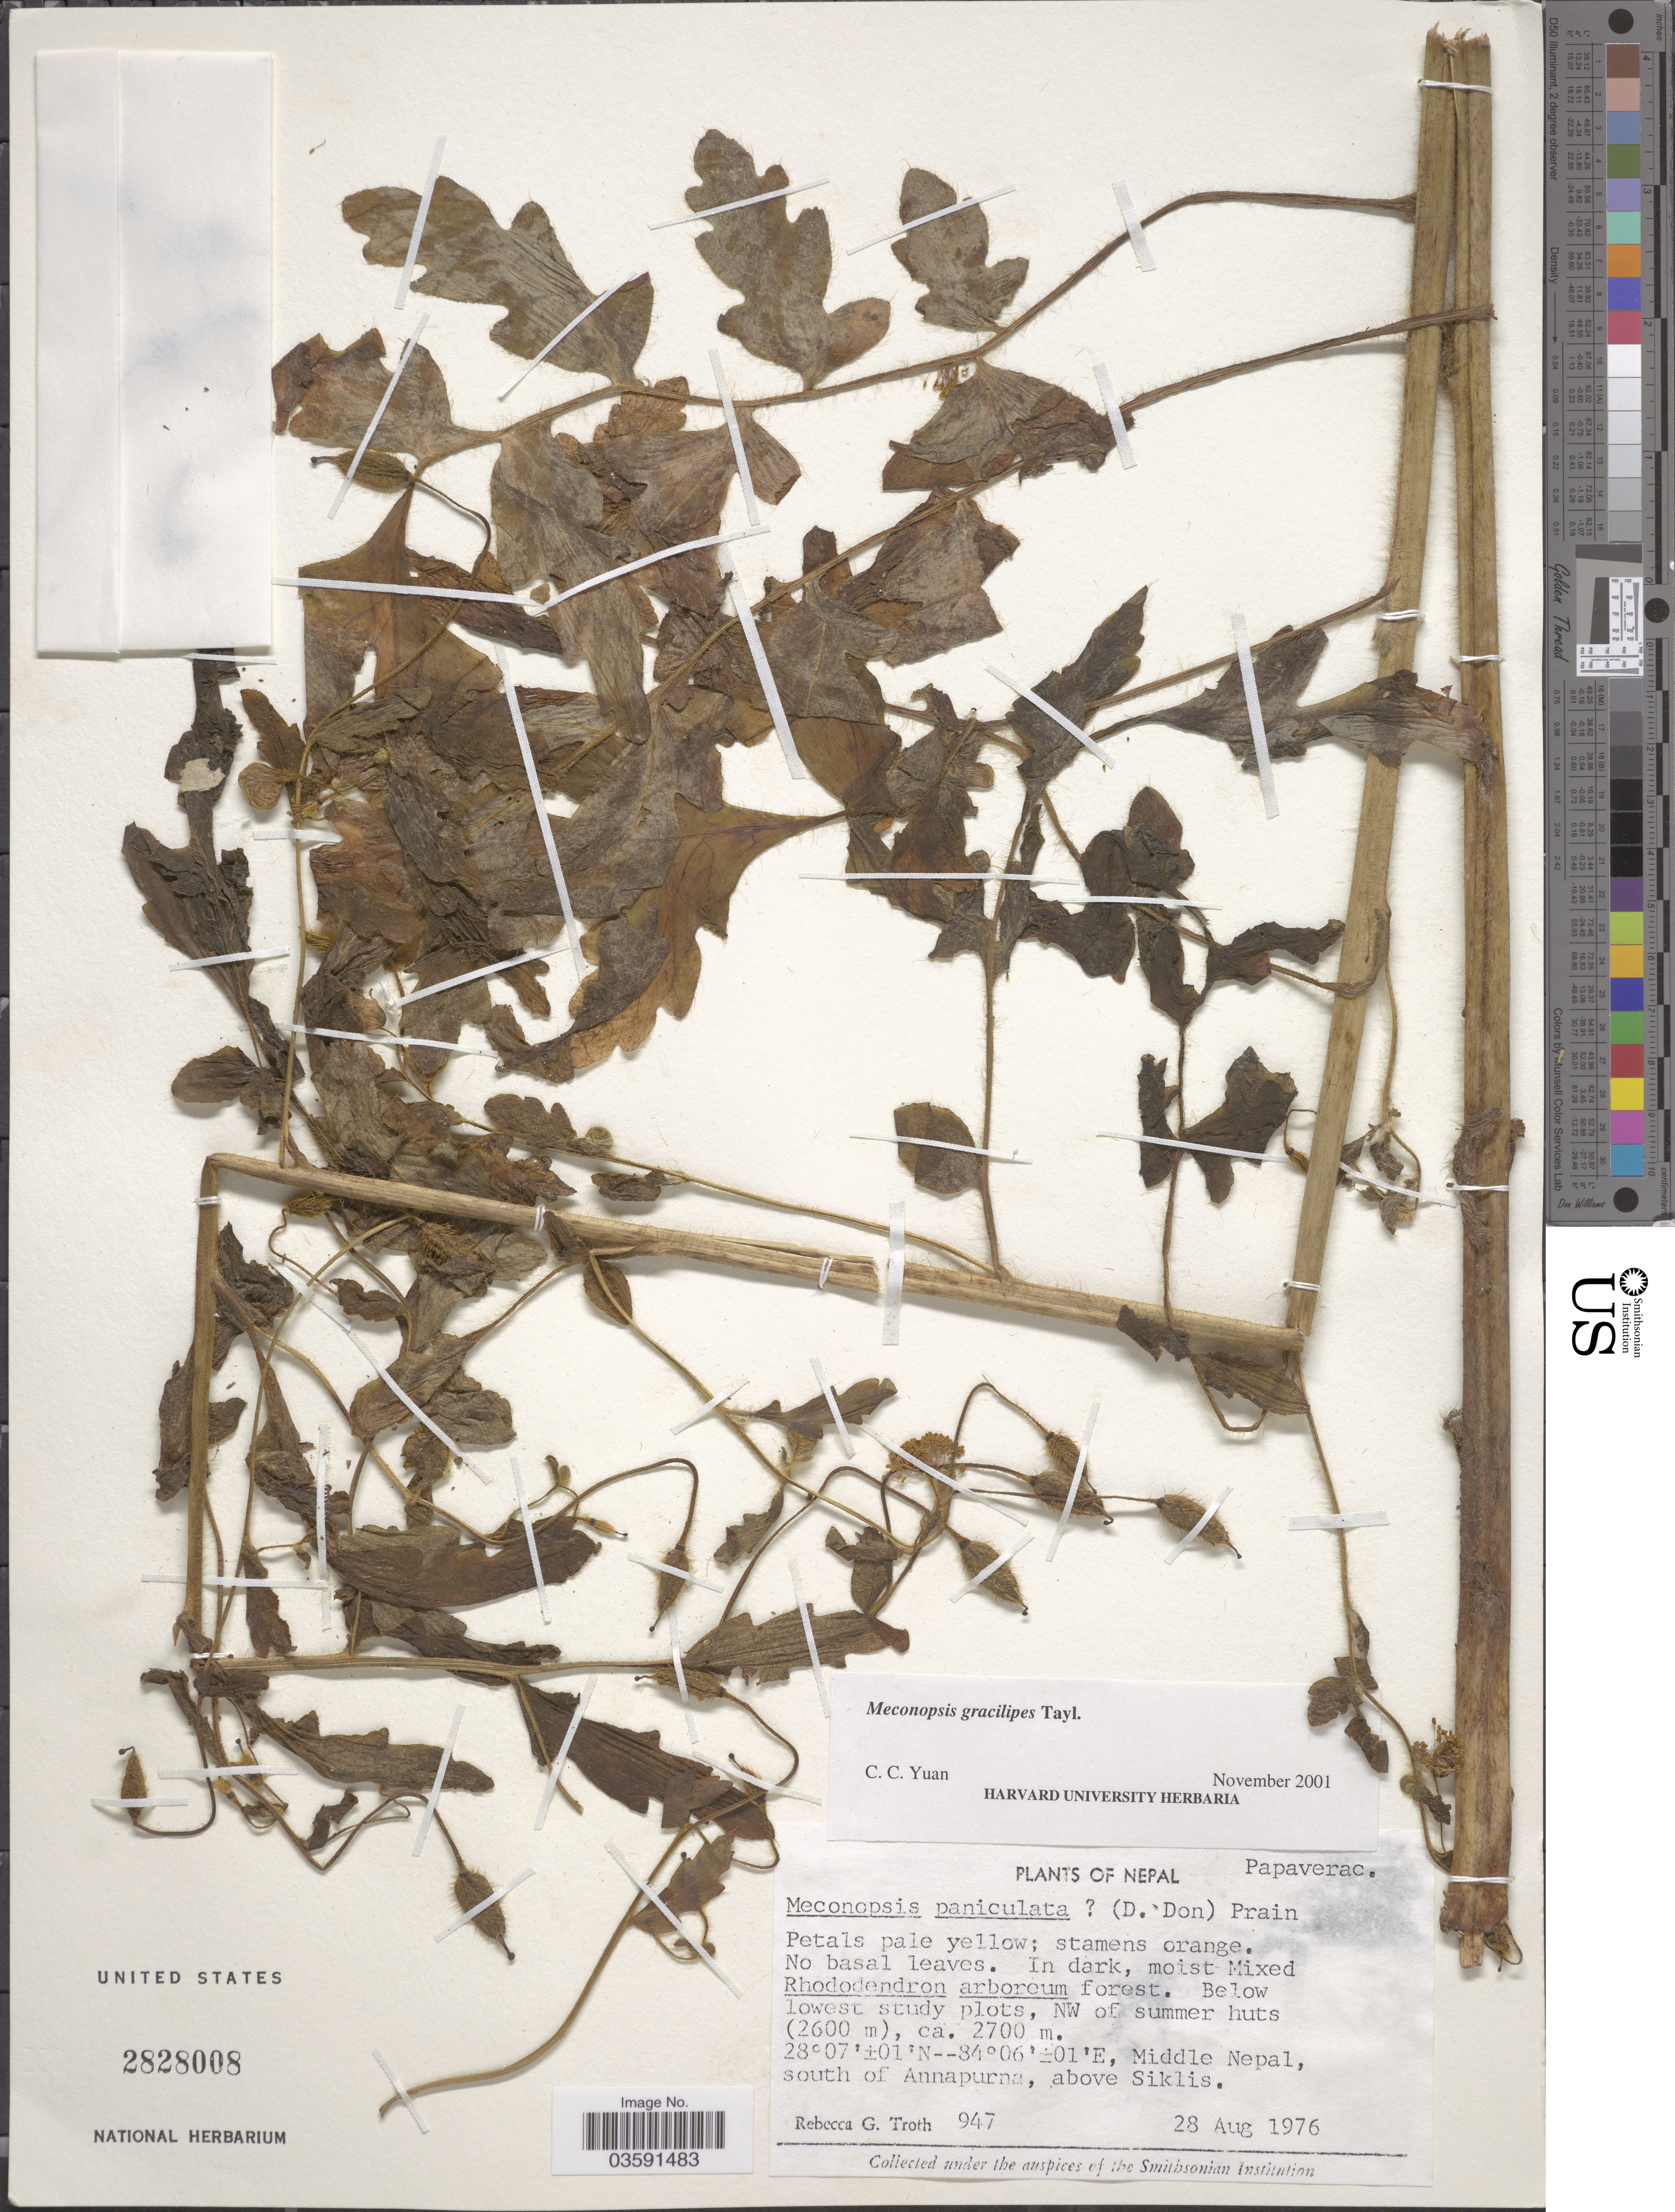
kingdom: Plantae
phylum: Tracheophyta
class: Magnoliopsida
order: Ranunculales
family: Papaveraceae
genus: Meconopsis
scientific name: Meconopsis gracilipes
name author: G. Taylor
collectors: R. Troth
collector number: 647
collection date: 1976-08-28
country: Nepal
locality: NW of summer huts. Middle Nepal, south of Annapurna, above Siklis.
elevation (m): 2600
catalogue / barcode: US 2828008